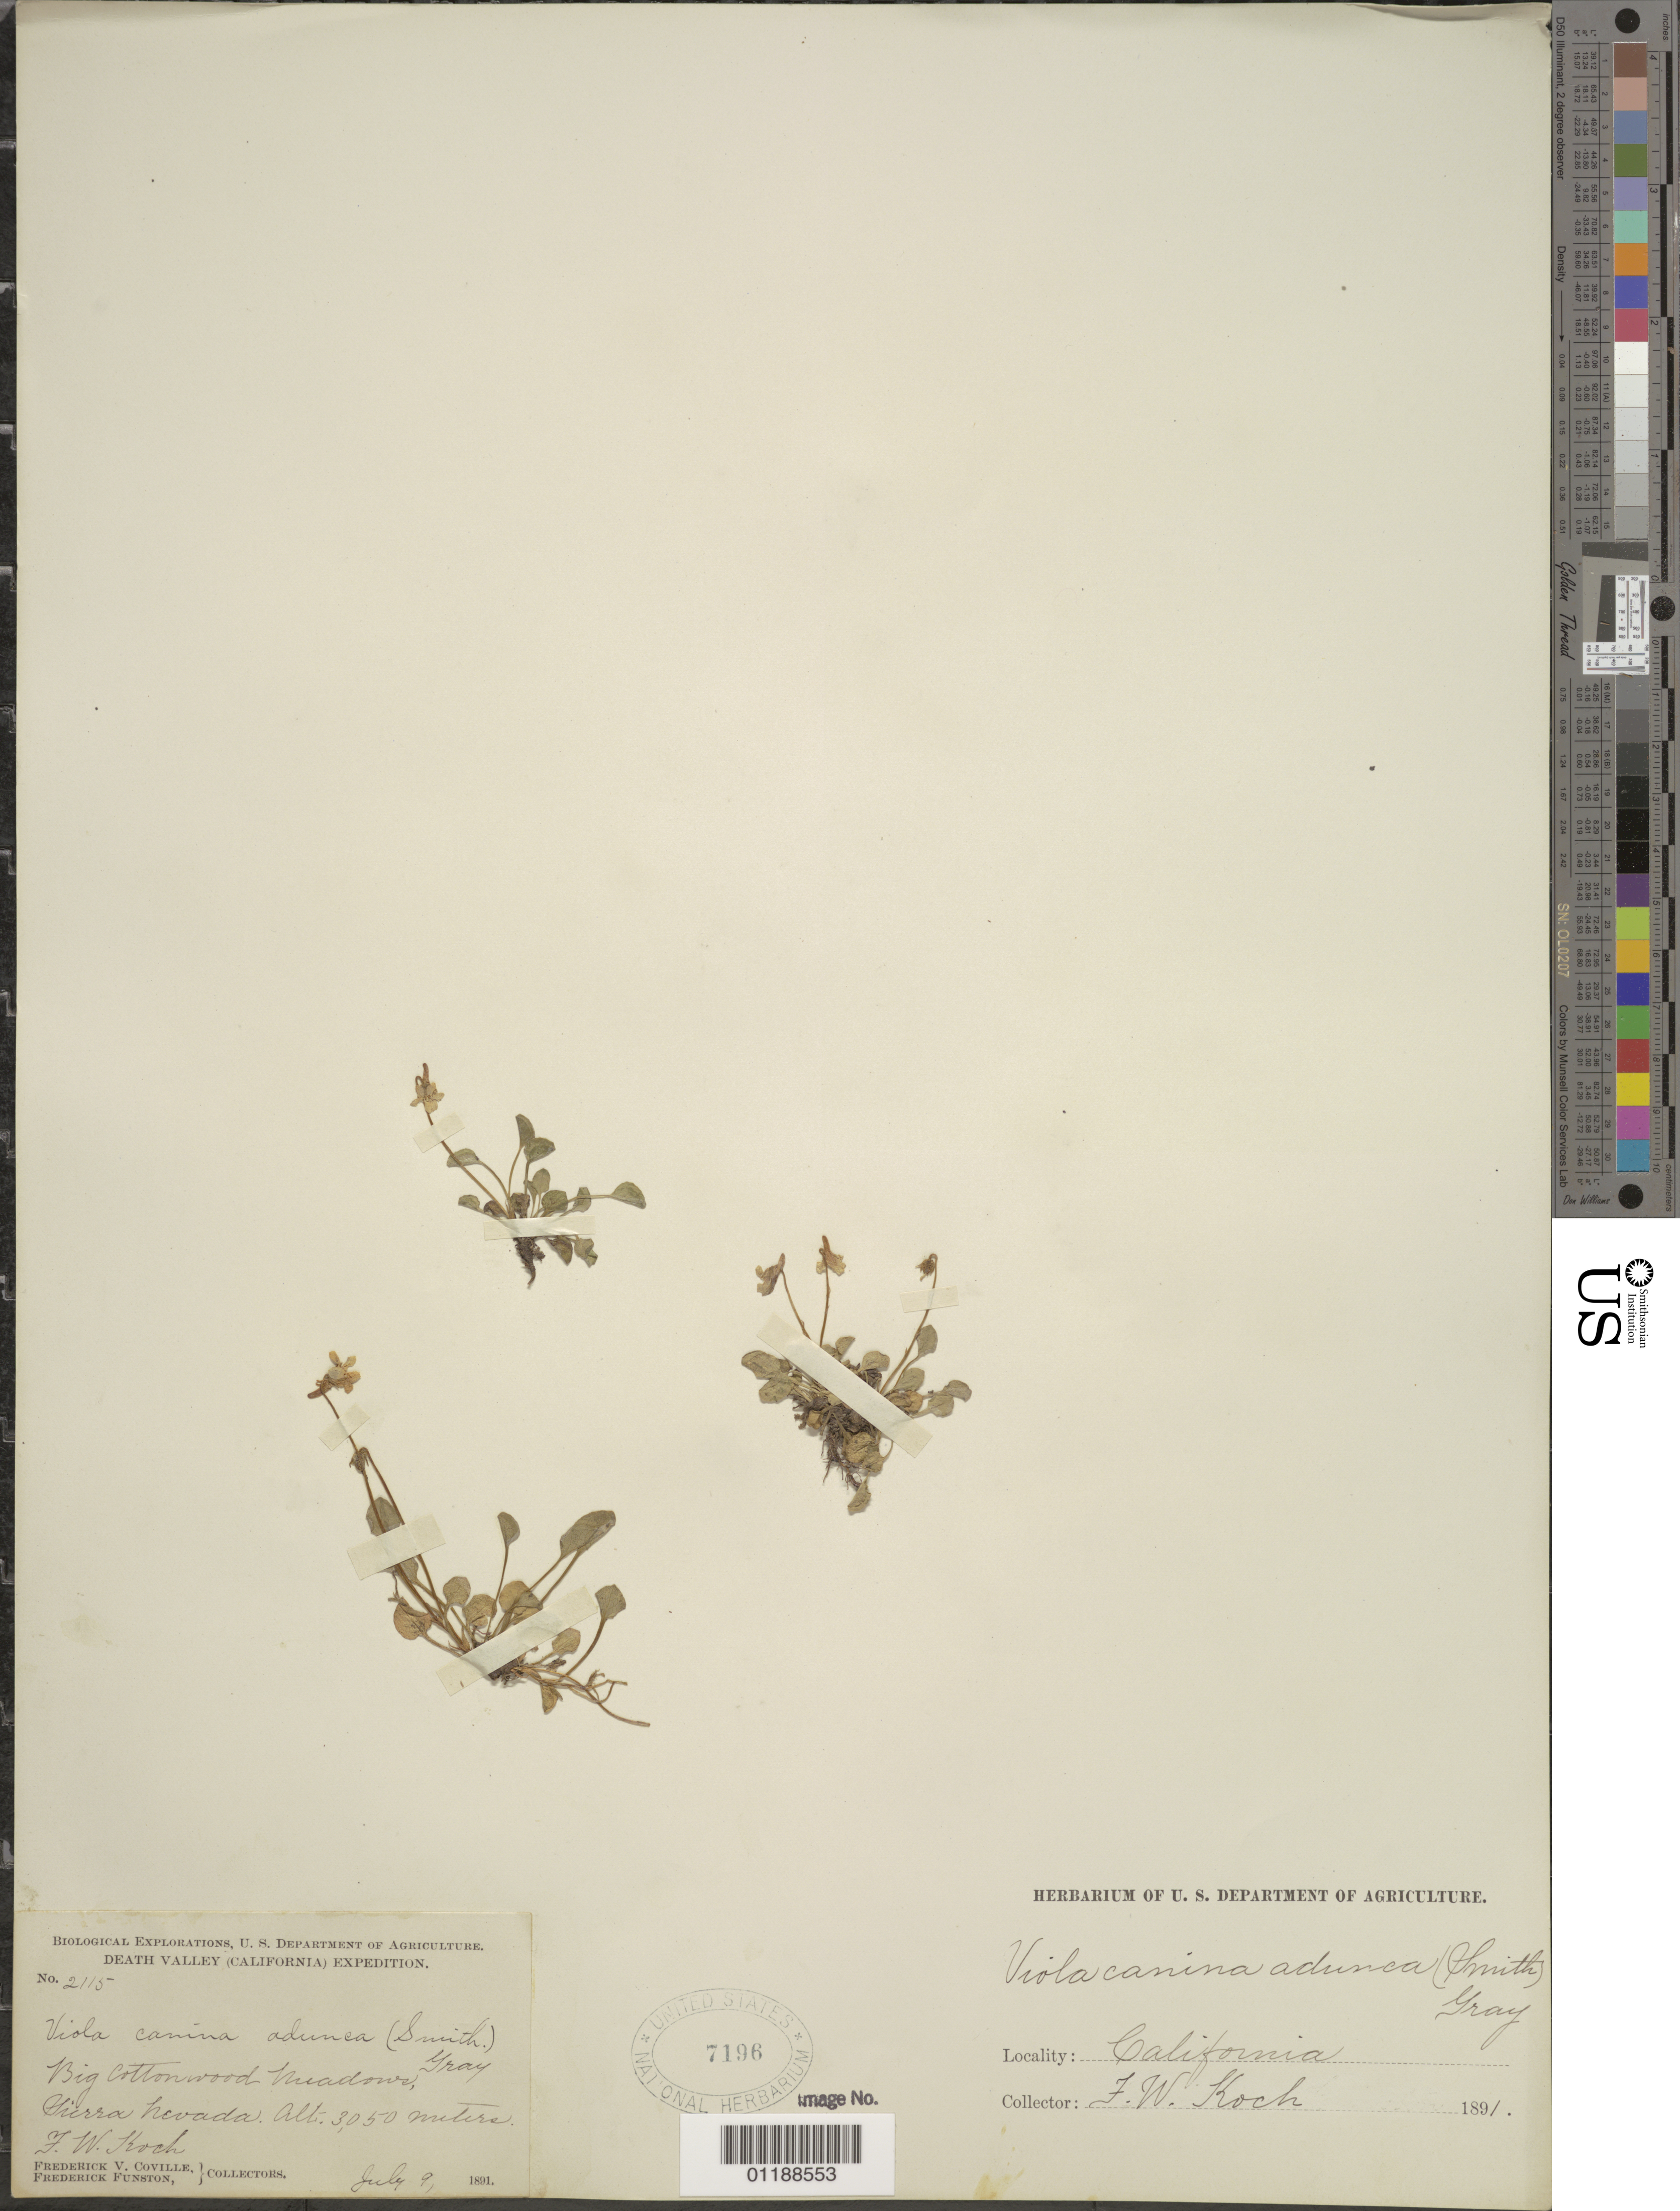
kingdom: Plantae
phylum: Tracheophyta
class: Magnoliopsida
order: Malpighiales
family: Violaceae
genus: Viola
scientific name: Viola adunca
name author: Sm.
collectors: F. W. Koch, F. V. Coville & F. Funston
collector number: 2115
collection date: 1891-07-09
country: United States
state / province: California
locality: Big Cottonwood Meadows, Sierra Nevada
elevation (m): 3050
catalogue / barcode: US 7196